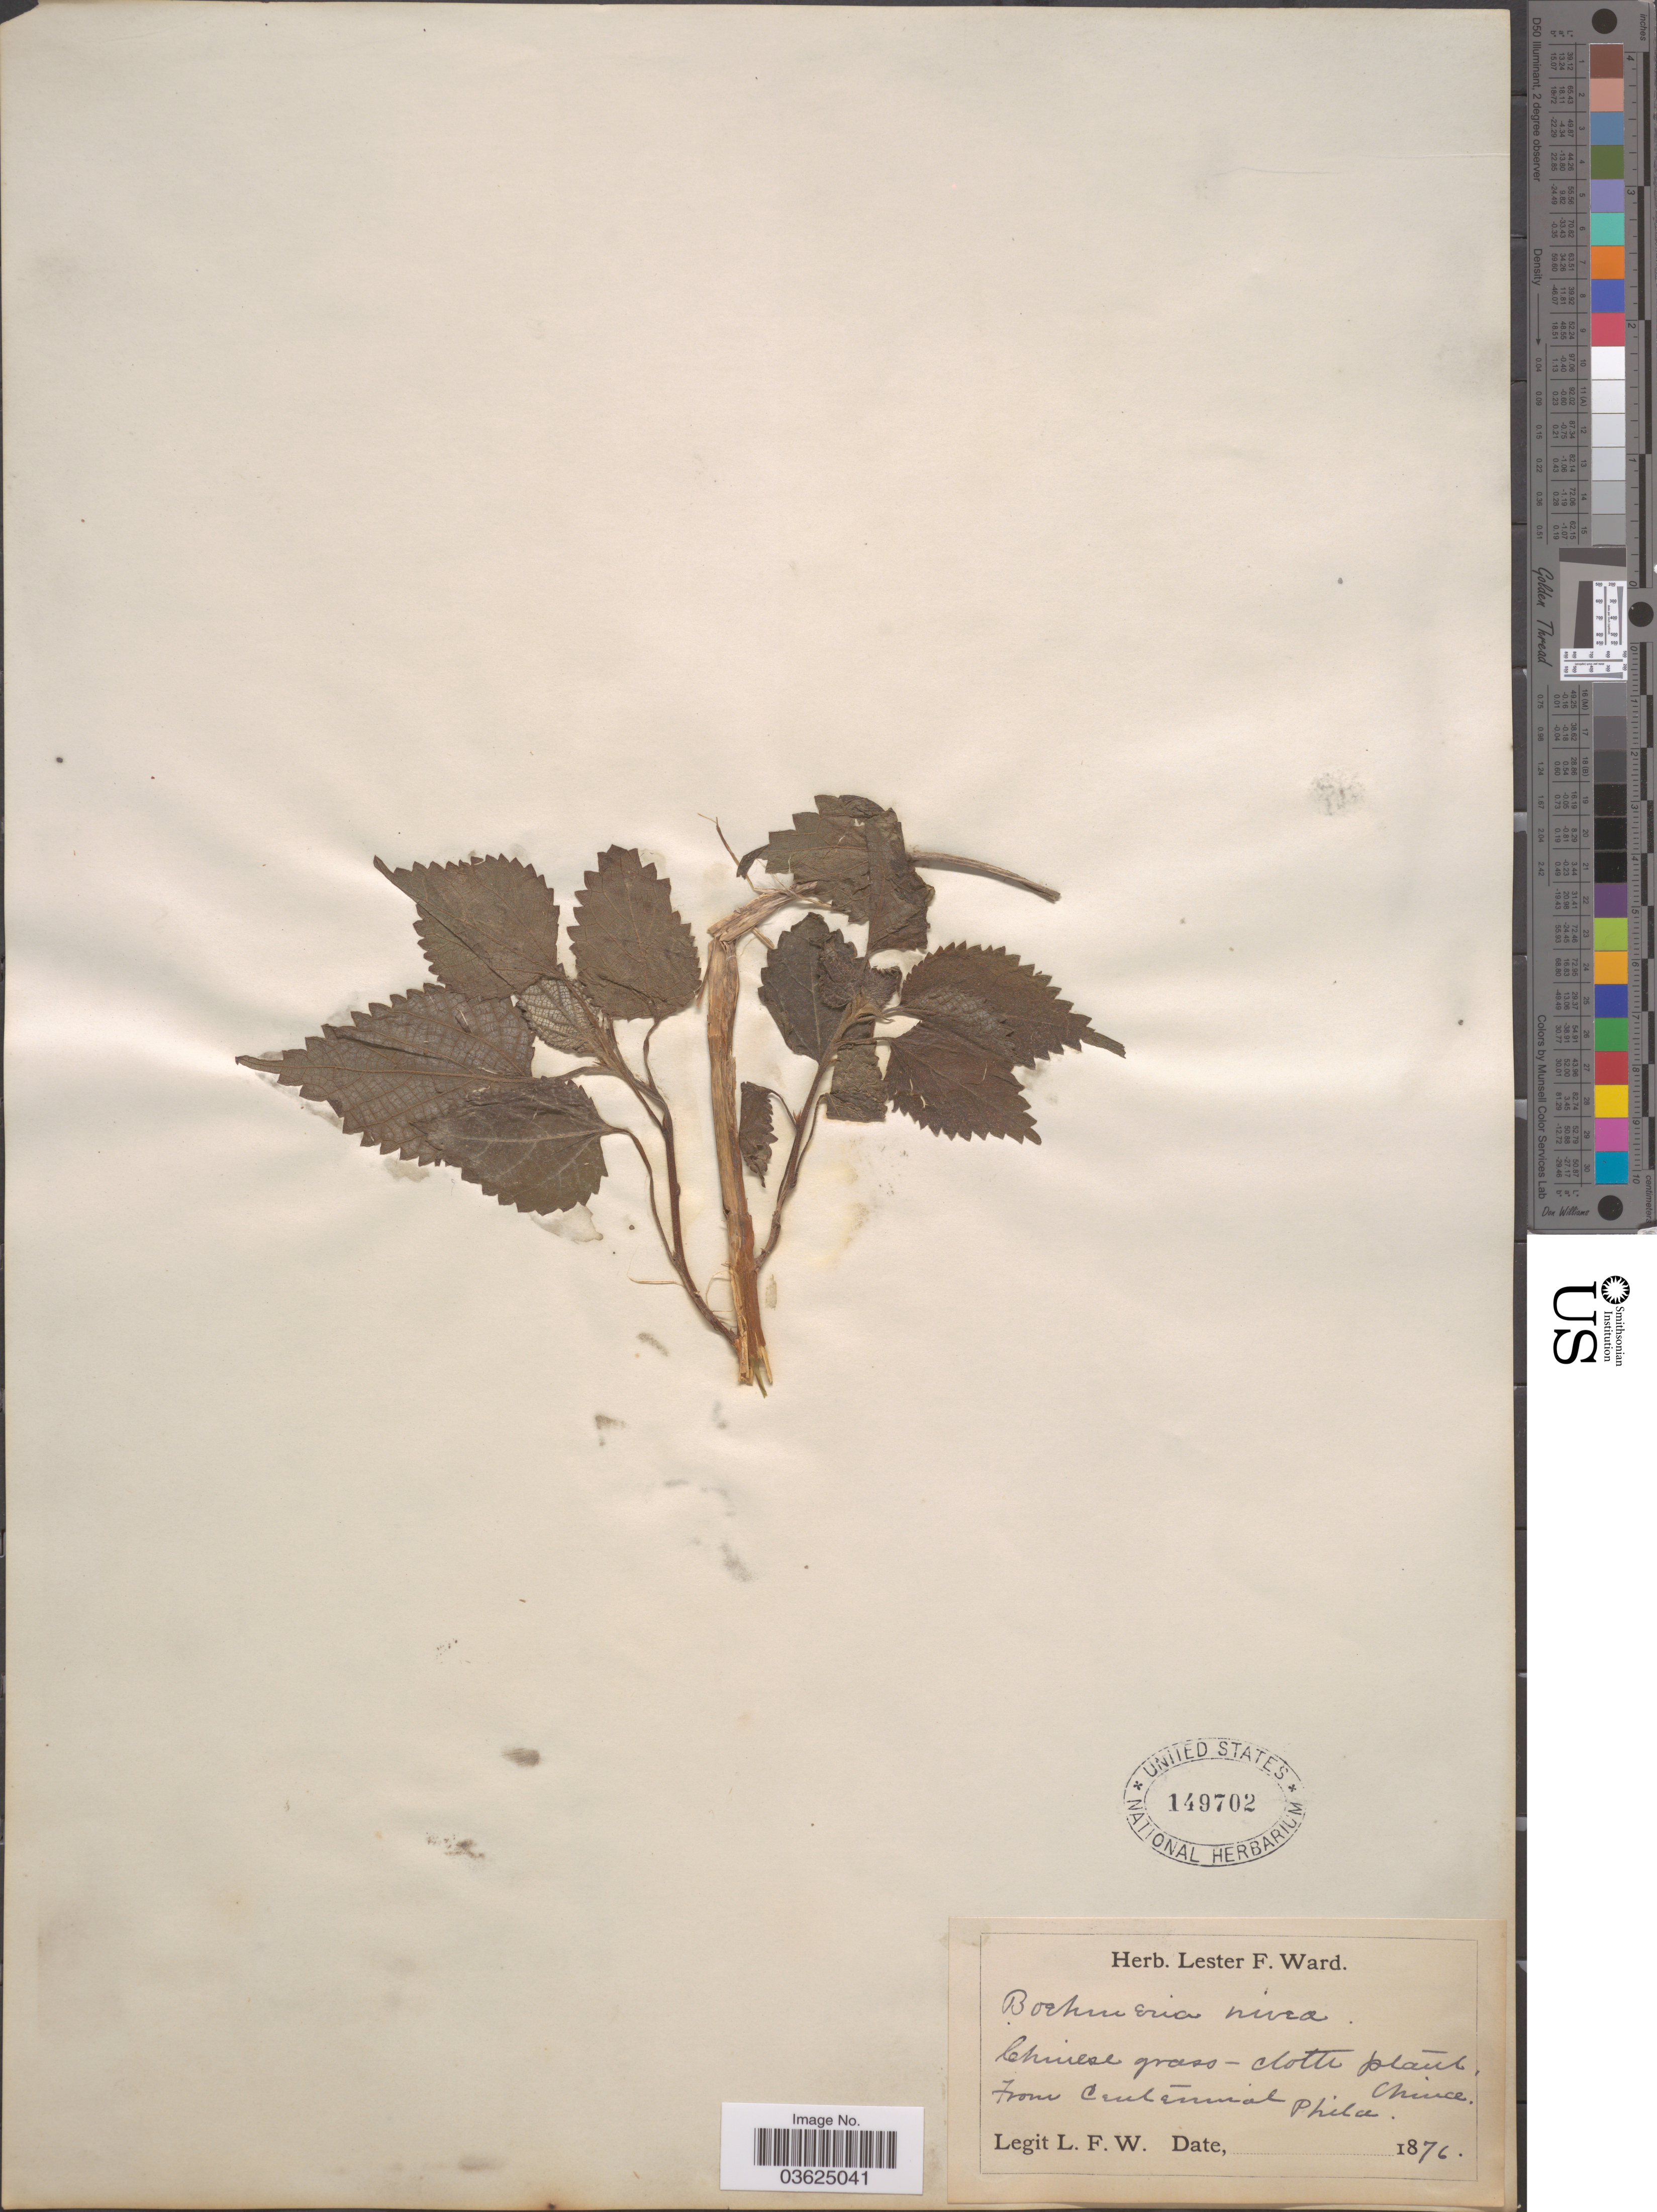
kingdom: Plantae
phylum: Tracheophyta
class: Magnoliopsida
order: Rosales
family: Urticaceae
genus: Boehmeria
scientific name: Boehmeria nivea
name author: (L.) Gaudich.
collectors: L. F. Ward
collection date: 1876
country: China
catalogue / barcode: US 149702